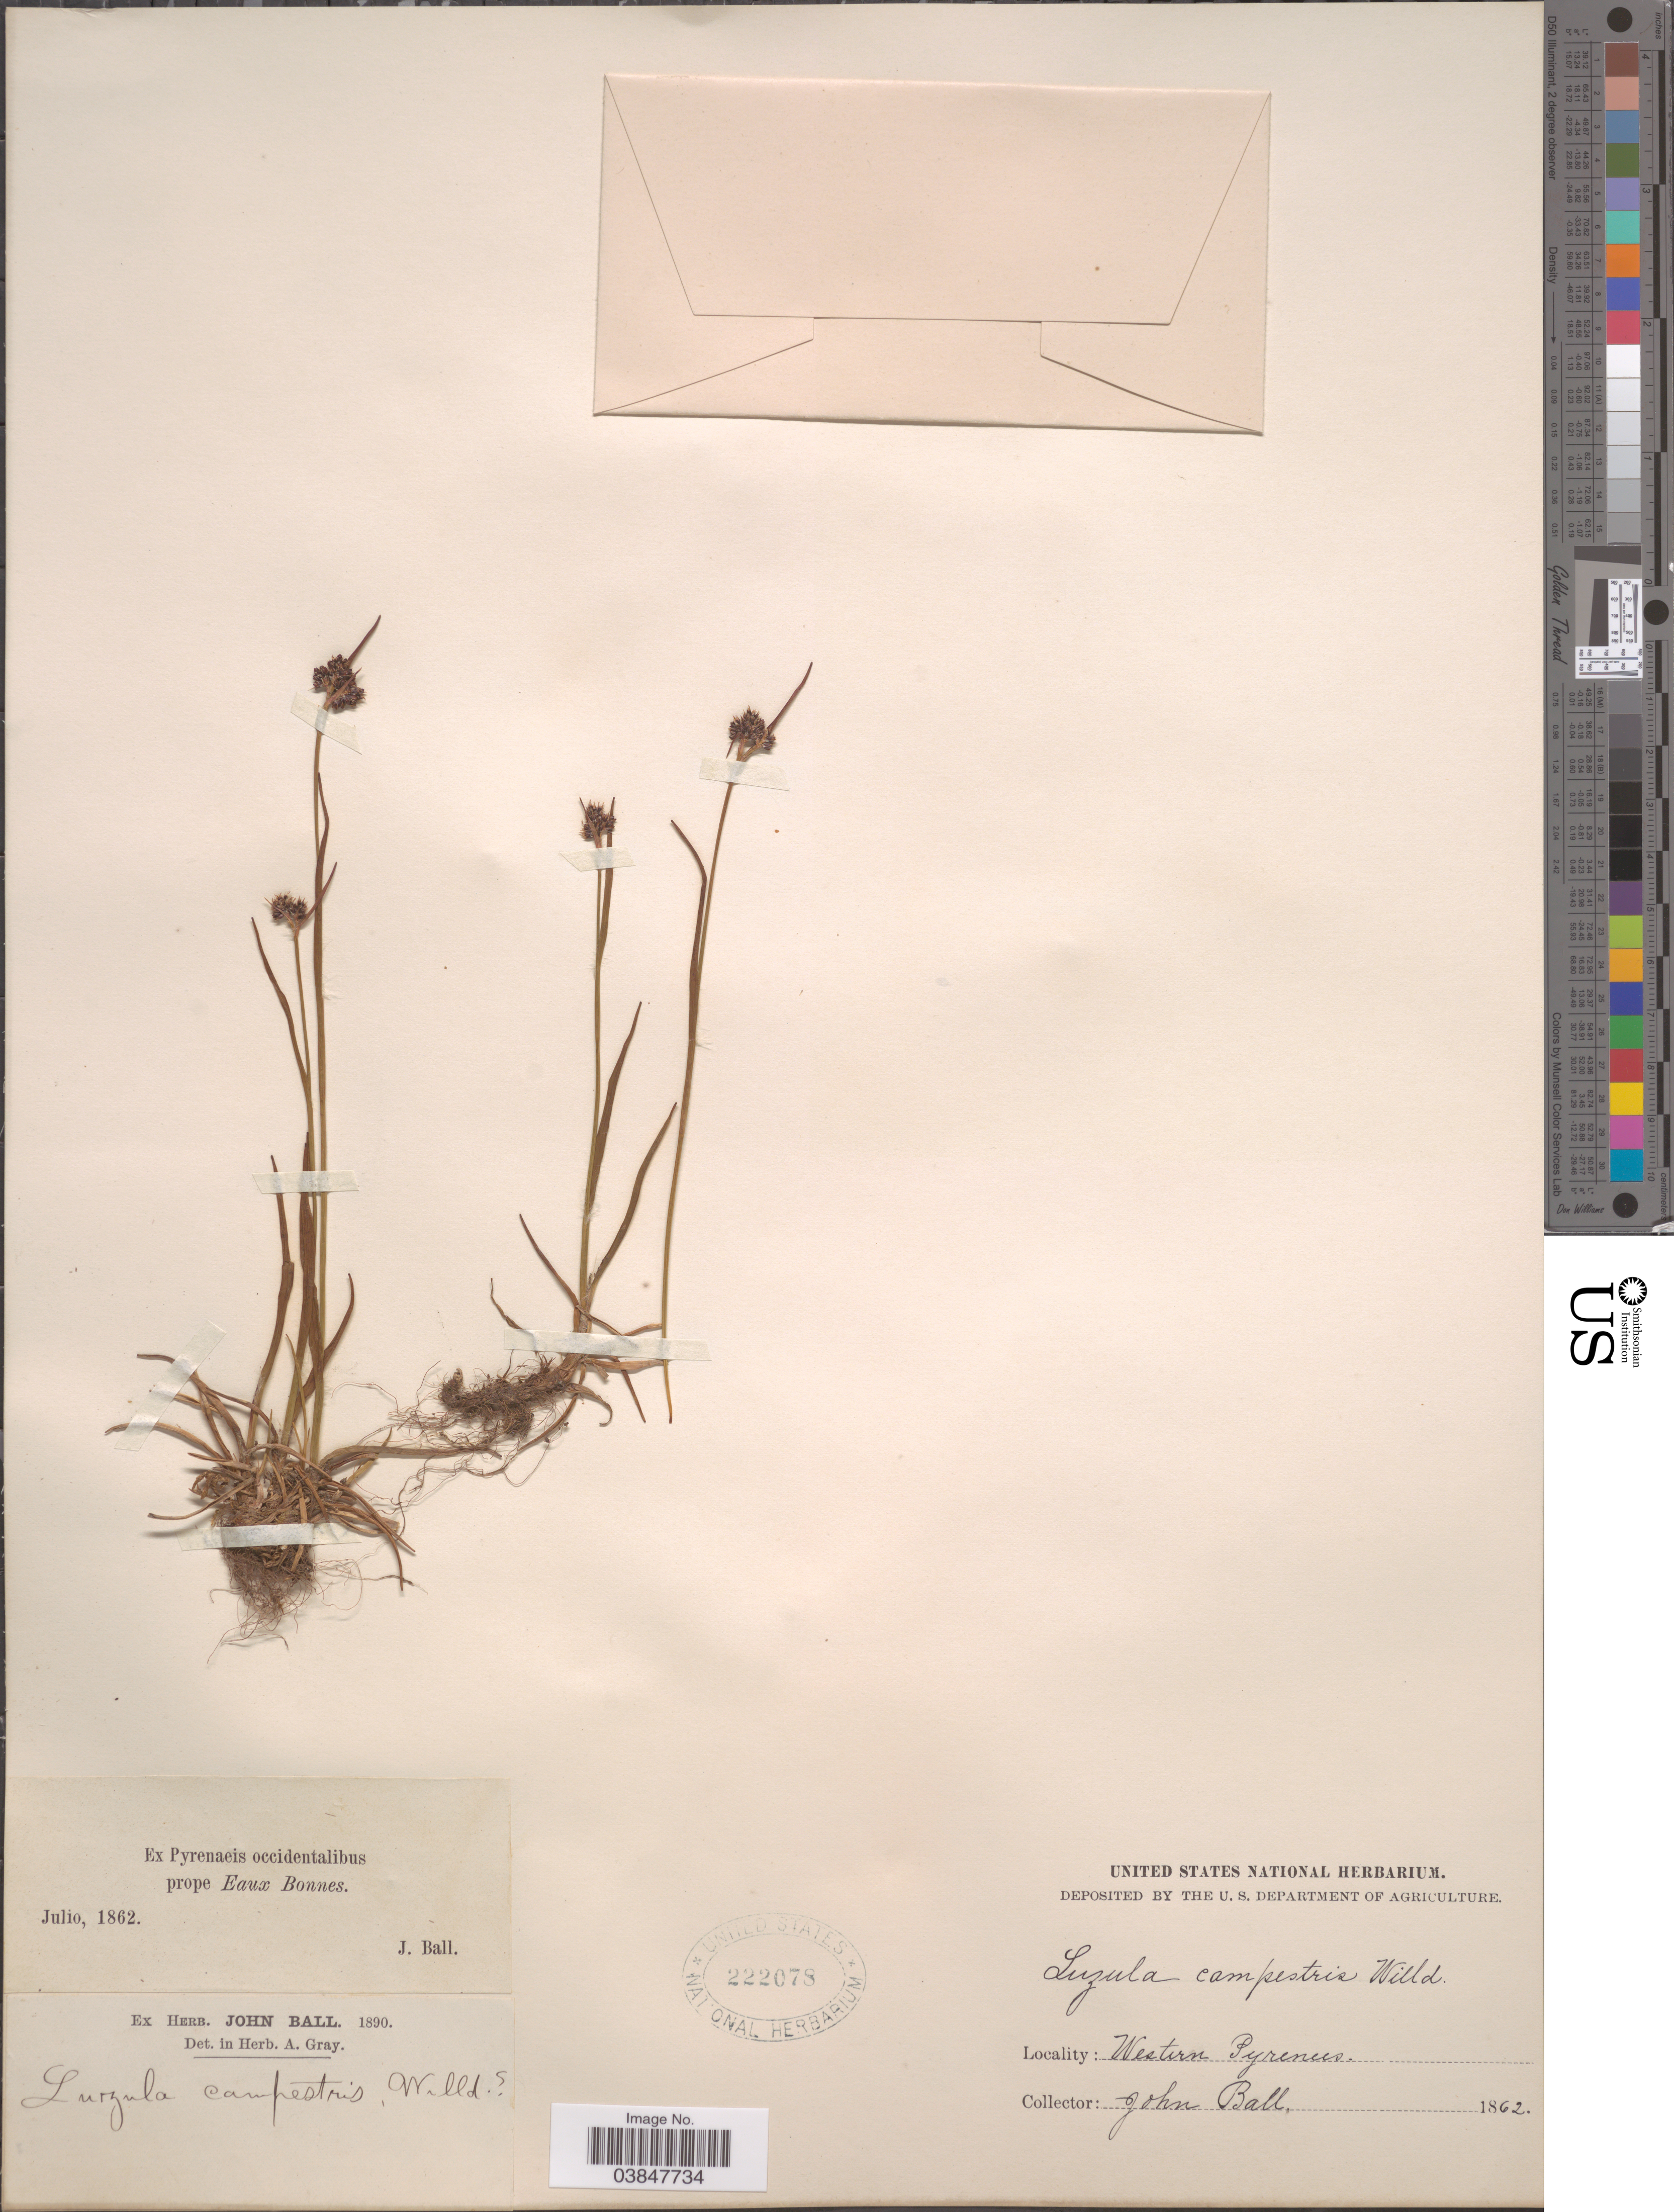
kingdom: Plantae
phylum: Tracheophyta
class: Liliopsida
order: Poales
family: Juncaceae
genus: Luzula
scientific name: Luzula campestris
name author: (L.) DC.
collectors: J. Ball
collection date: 1862-07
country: France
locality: Prope Eaux Bonnes. Western Pyrenees.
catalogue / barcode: US 222078